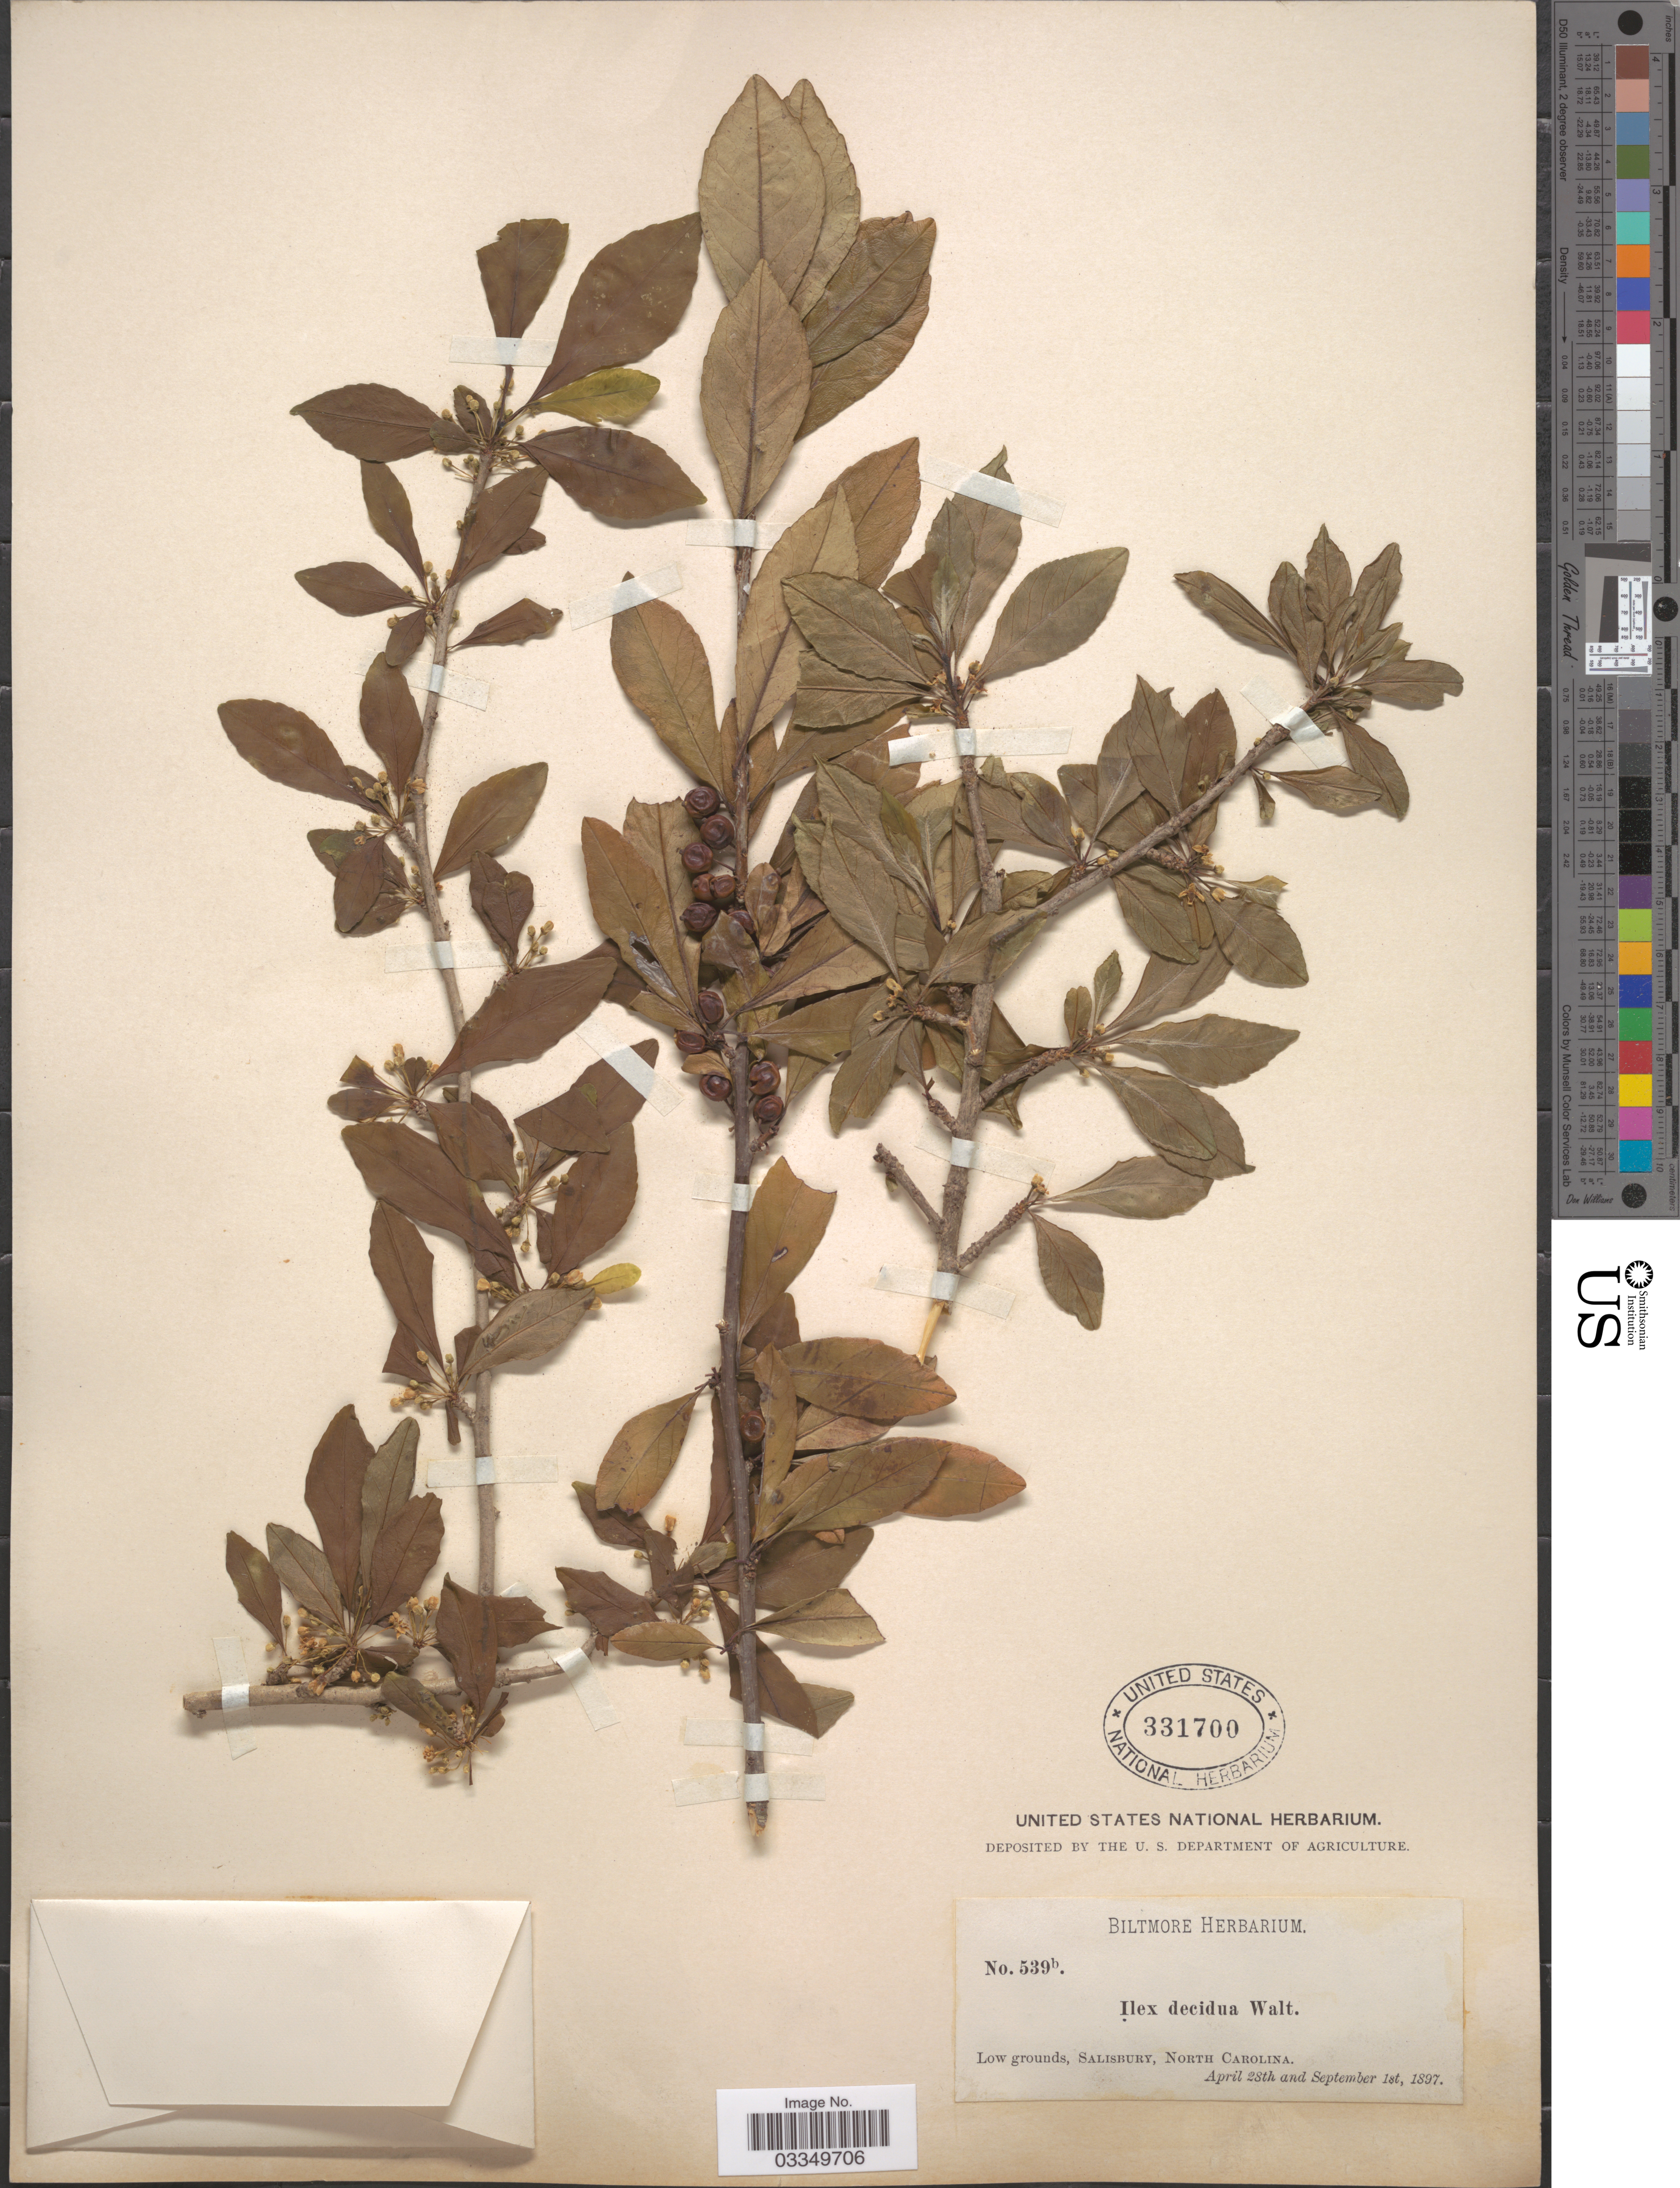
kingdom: Plantae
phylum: Tracheophyta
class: Magnoliopsida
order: Aquifoliales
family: Aquifoliaceae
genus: Ilex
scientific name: Ilex decidua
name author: Walter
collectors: ex herb. Biltmore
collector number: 539b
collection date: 1897-04-28/1897-09-01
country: United States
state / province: North Carolina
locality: Salisbury.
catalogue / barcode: US 331700